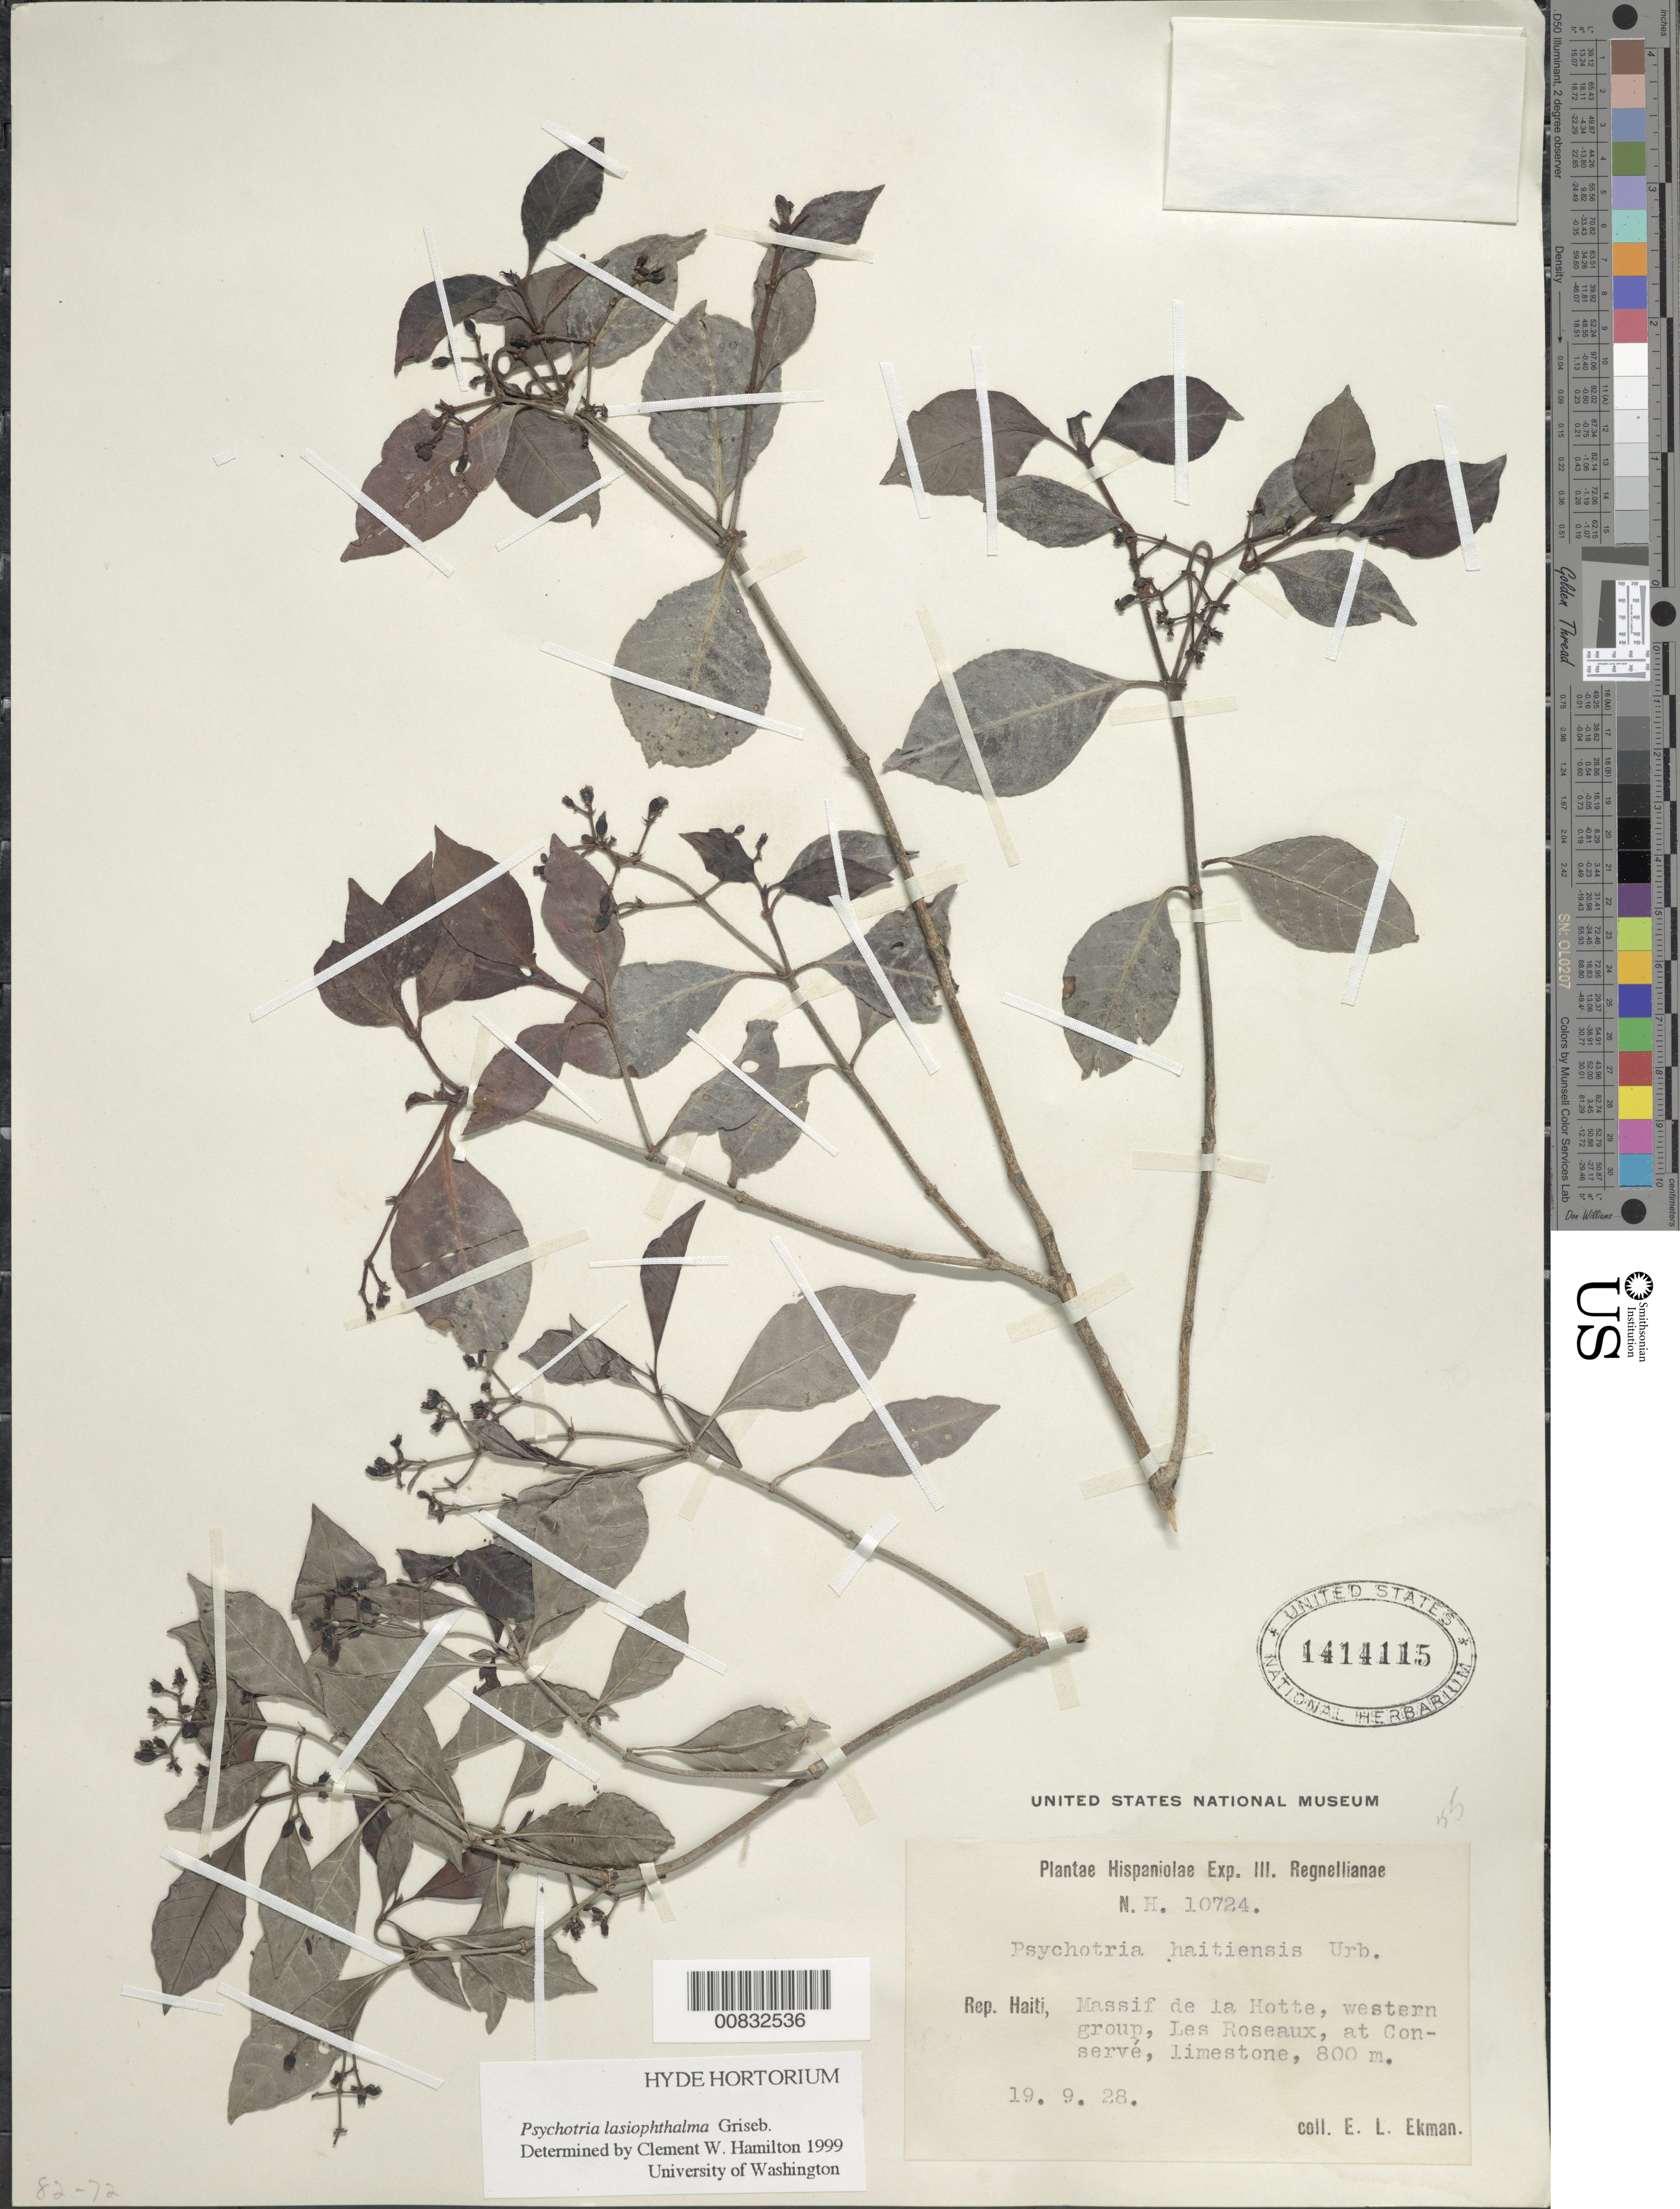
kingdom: Plantae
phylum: Tracheophyta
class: Magnoliopsida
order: Gentianales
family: Rubiaceae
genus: Psychotria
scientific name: Psychotria lasiophthalma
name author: Griseb.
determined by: Hamilton, C. W.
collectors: E. L. Ekman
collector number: H 10724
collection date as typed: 19 Sep 1928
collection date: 1928-09-19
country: Haiti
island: Hispaniola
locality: Massif de la Hotte, western group, Les Roseaux, at Conservß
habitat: Limestone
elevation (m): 800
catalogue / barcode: US 1414115